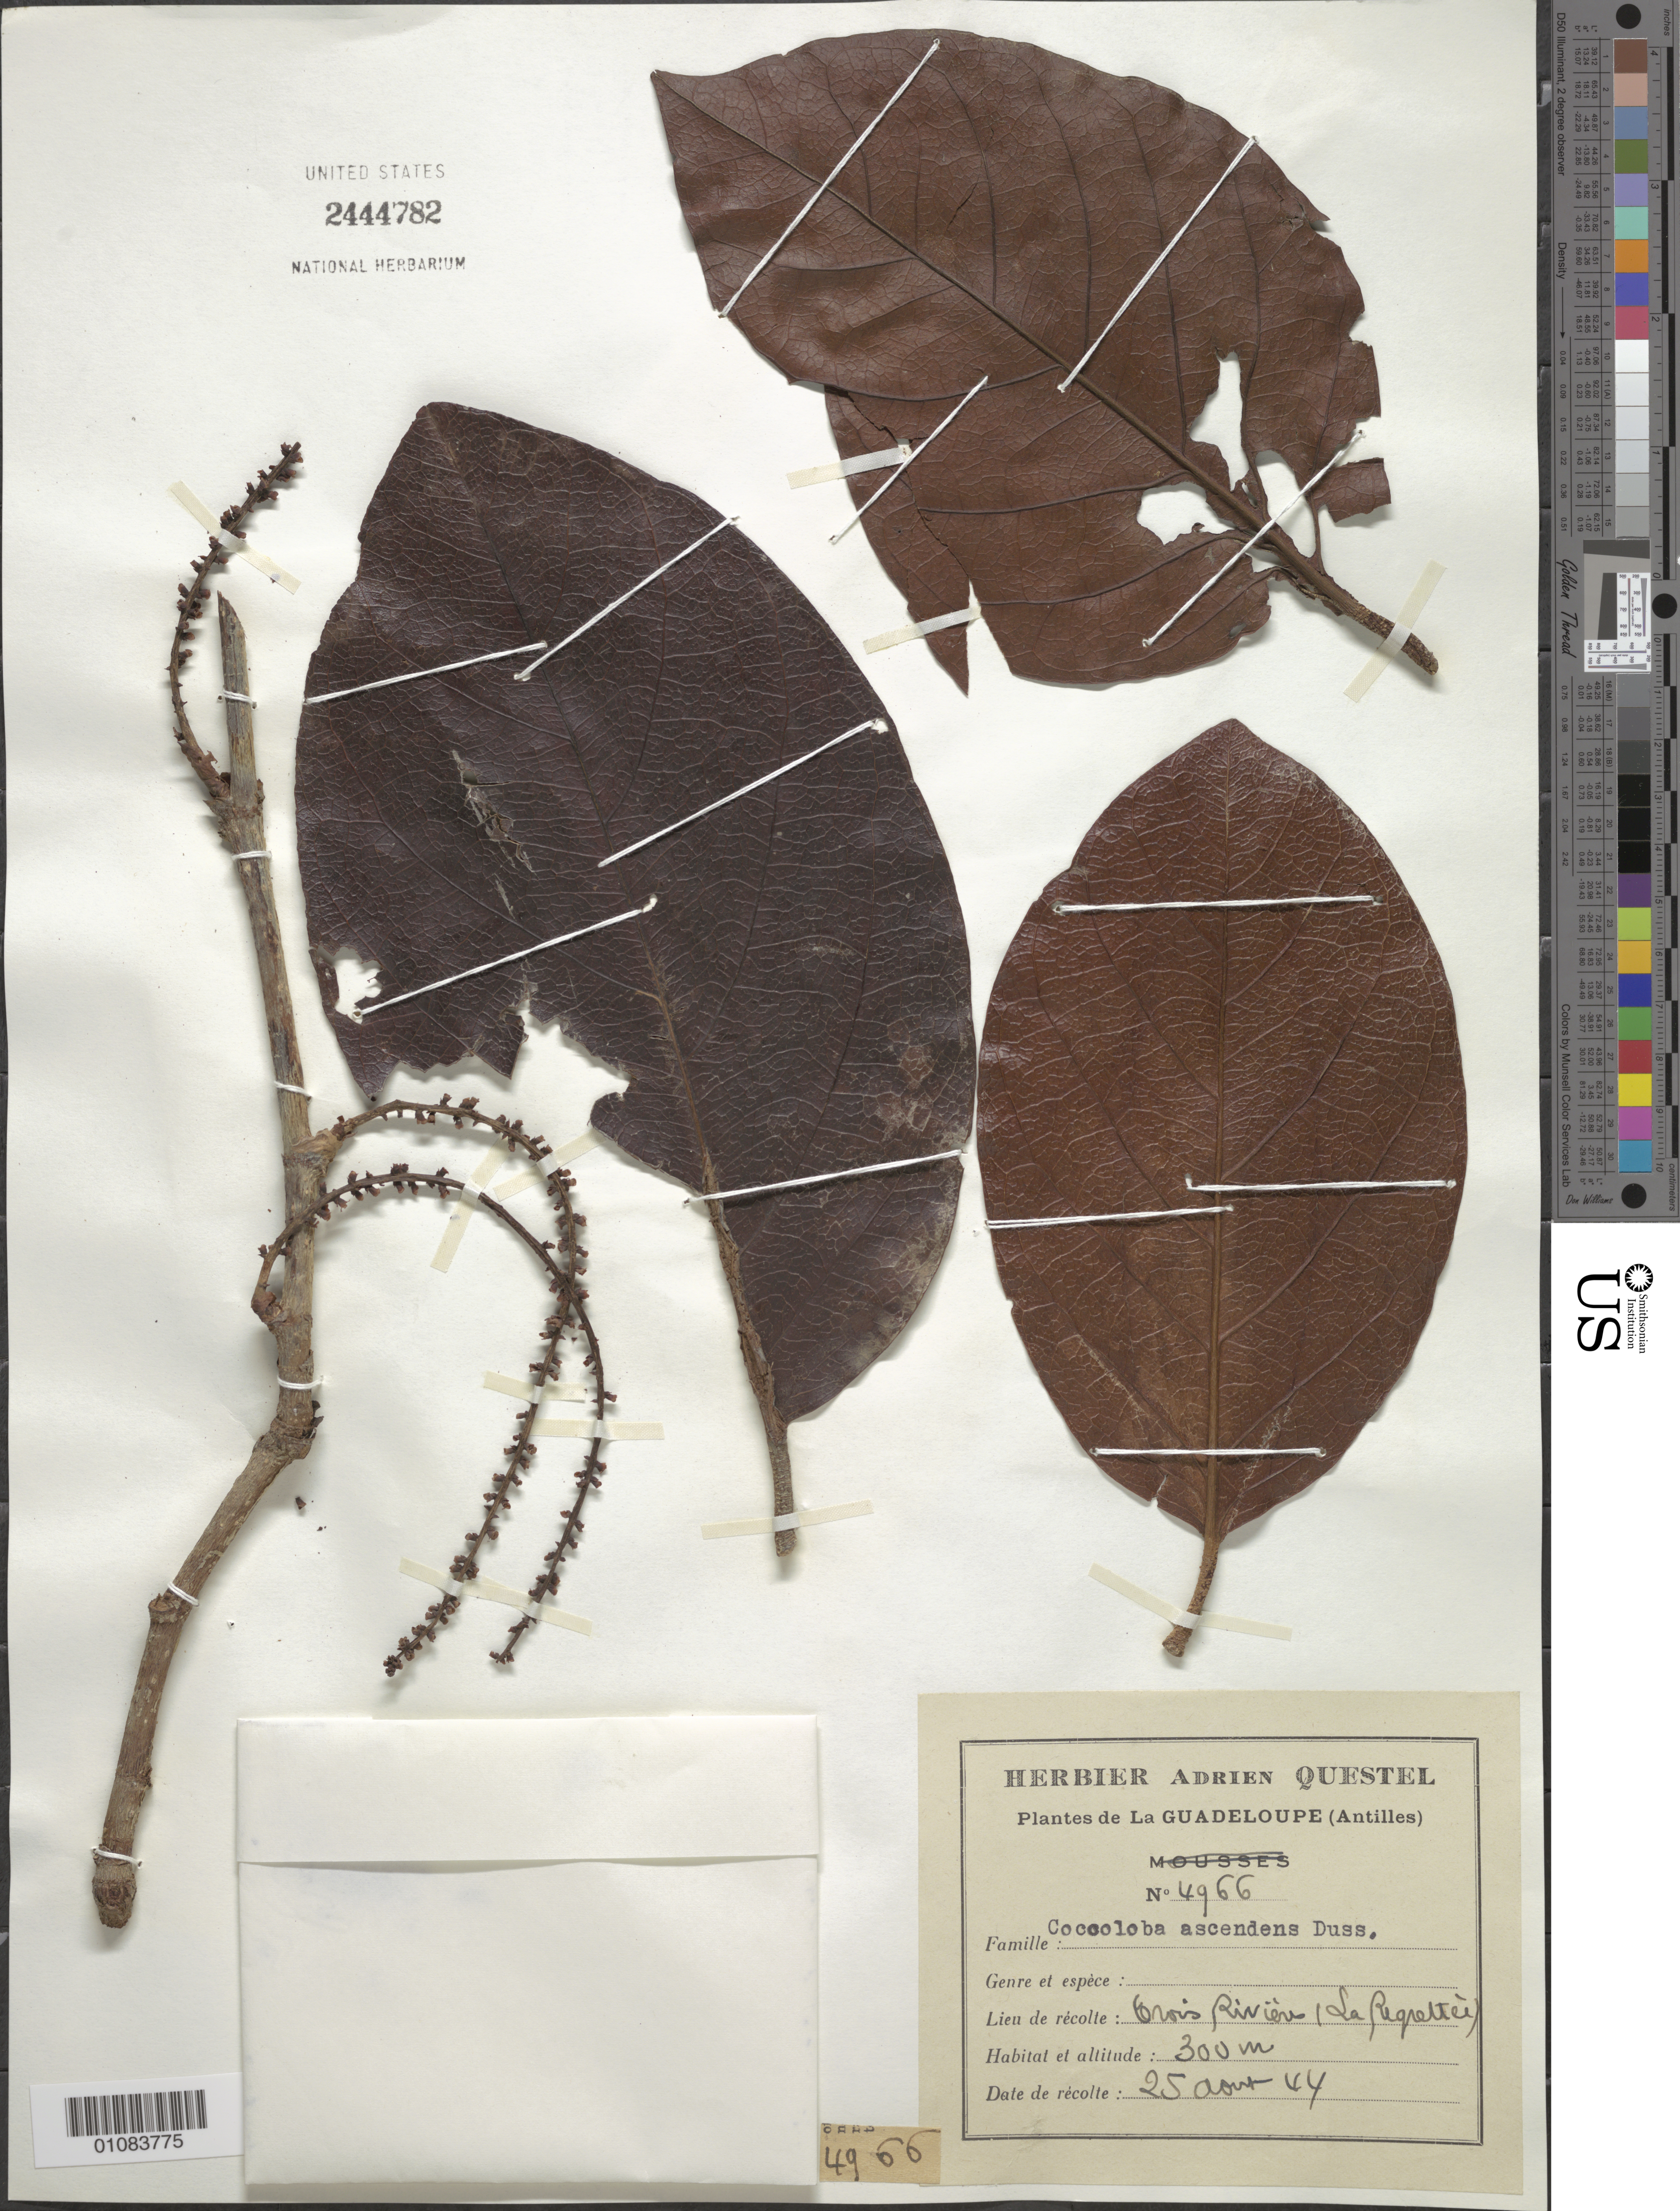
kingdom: Plantae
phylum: Tracheophyta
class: Magnoliopsida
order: Caryophyllales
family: Polygonaceae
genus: Coccoloba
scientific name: Coccoloba ascendens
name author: Duss ex Lindau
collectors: A. Questel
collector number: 4966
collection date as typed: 25 Aug 1944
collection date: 1944-08-25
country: Guadeloupe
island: Basse Terre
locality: Trois Rivieres (La Regrettee)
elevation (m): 300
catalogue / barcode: US 2444782